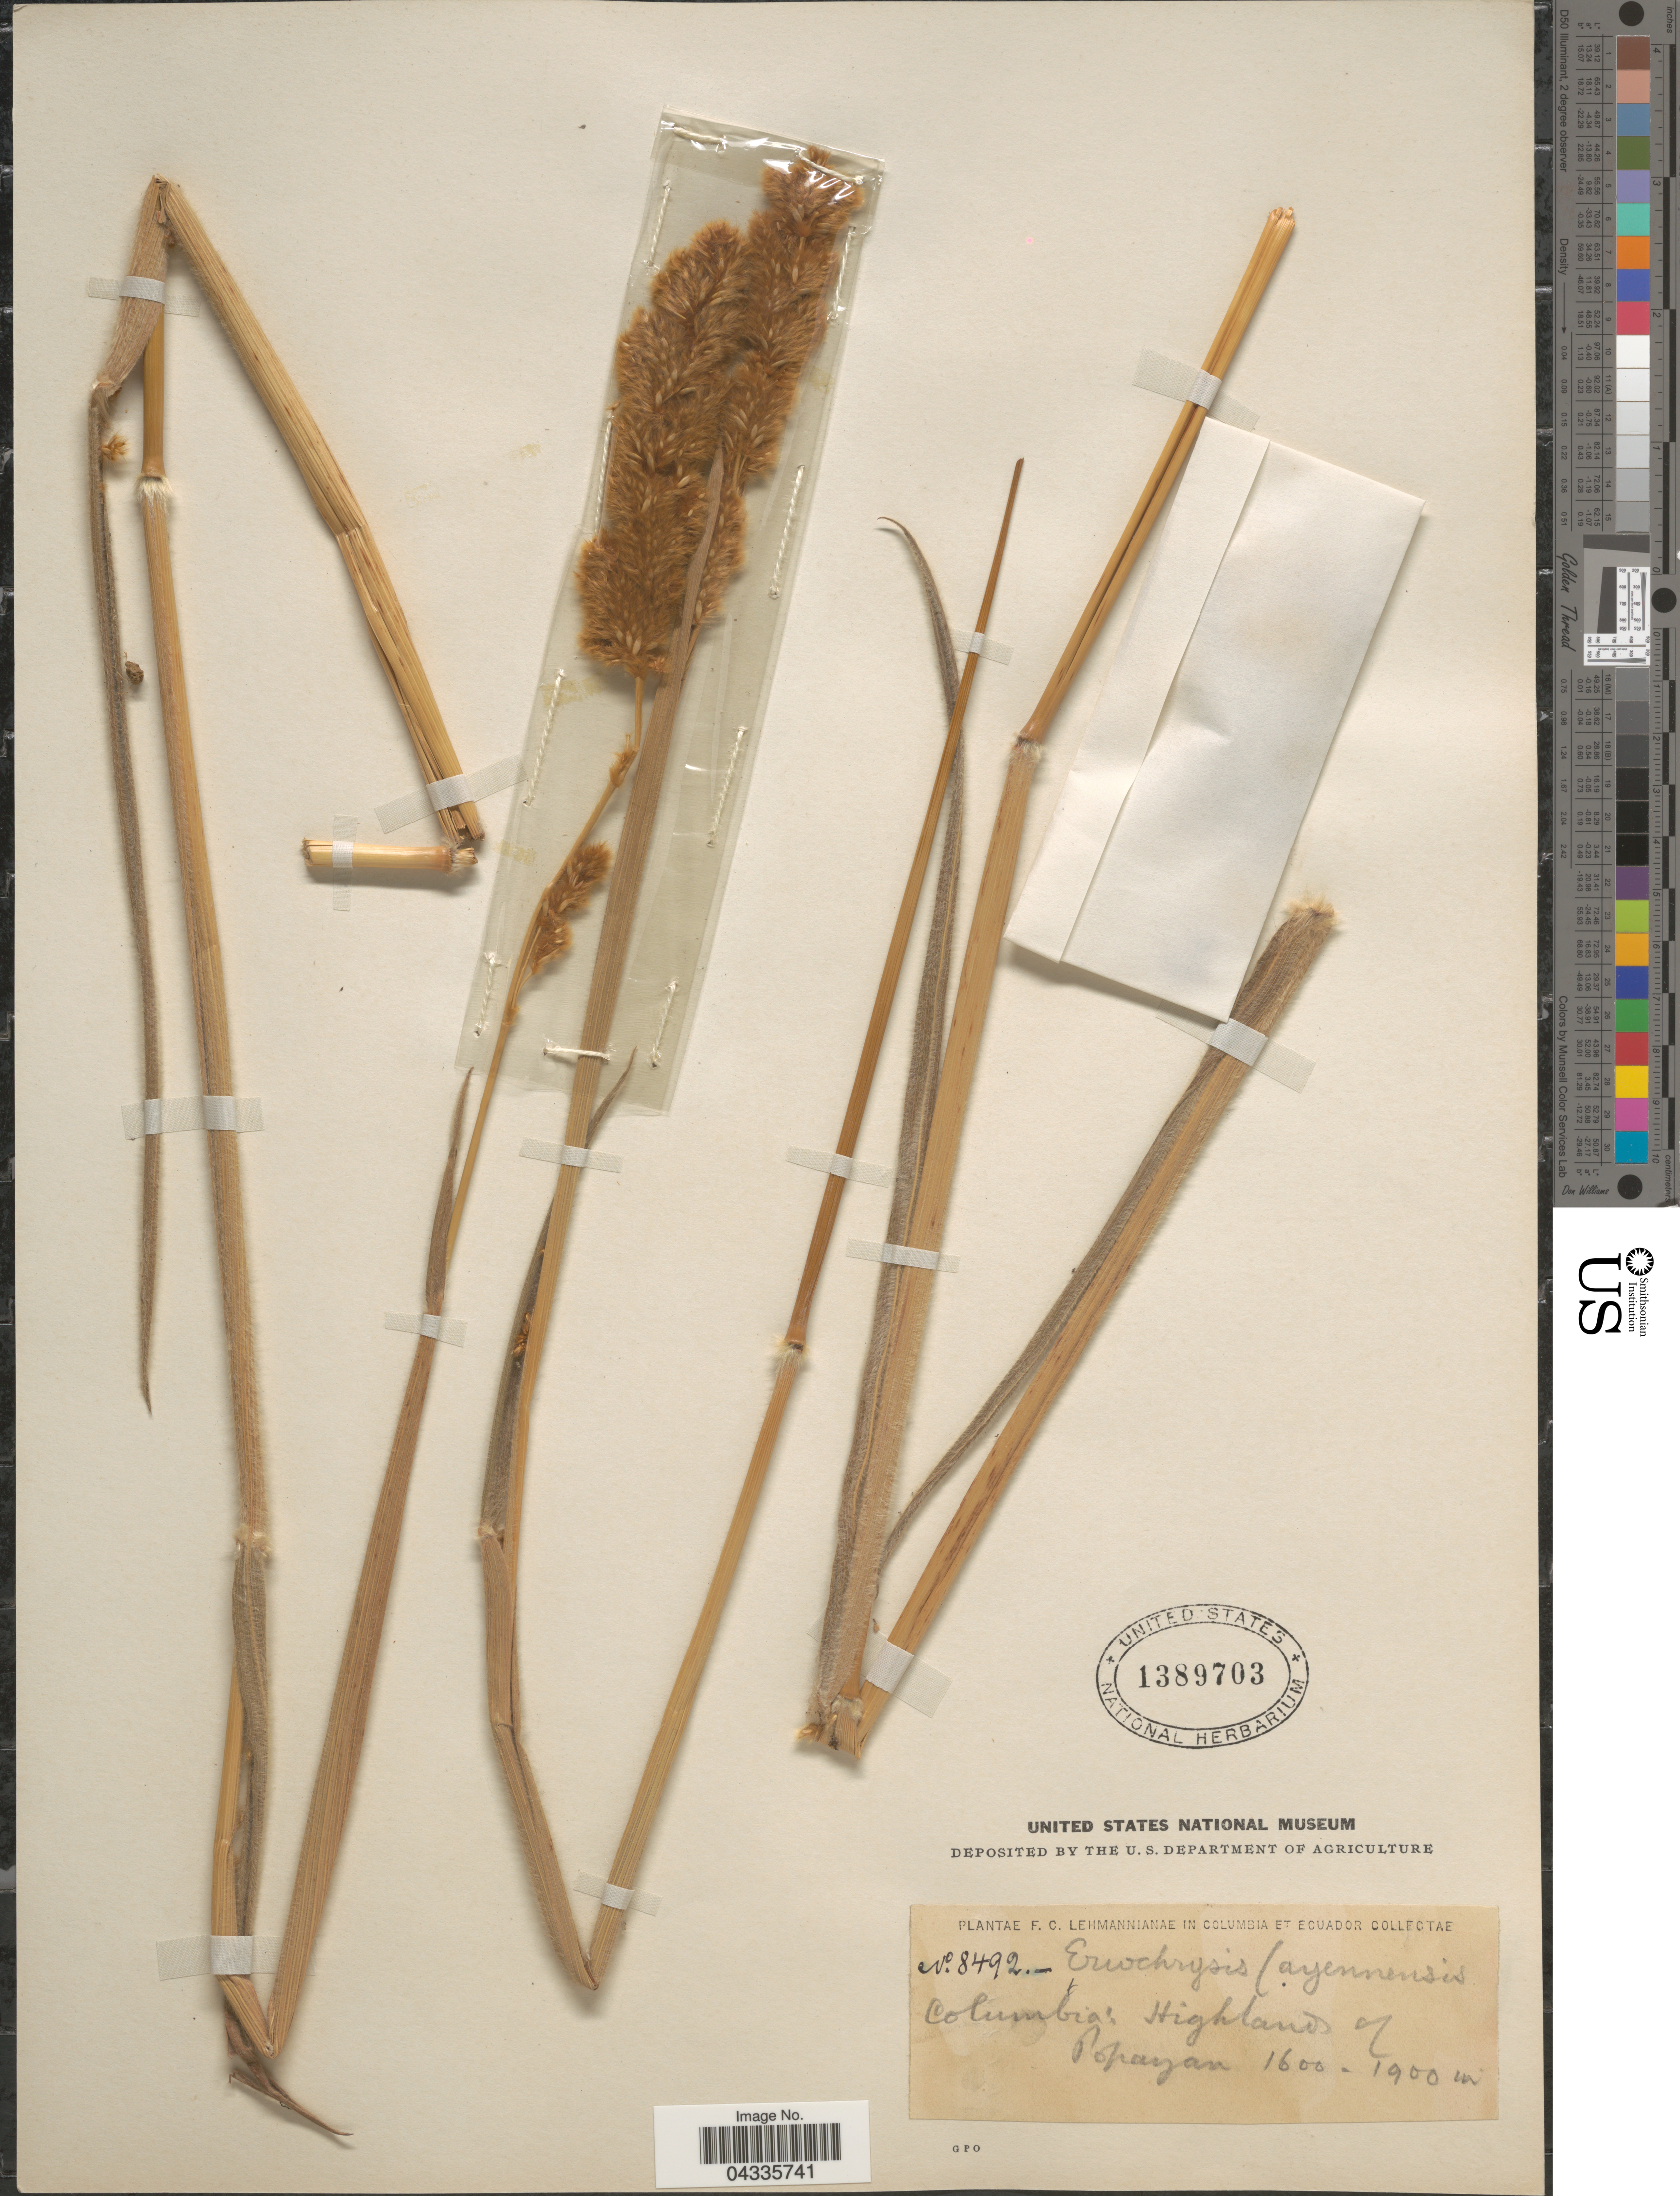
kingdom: Plantae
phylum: Tracheophyta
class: Liliopsida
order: Poales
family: Poaceae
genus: Eriochrysis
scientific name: Eriochrysis cayennensis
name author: P. Beauv.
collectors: F. C. Lehmann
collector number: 8492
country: Colombia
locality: Highlands of Popayan.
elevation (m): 1600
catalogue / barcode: US 1389703